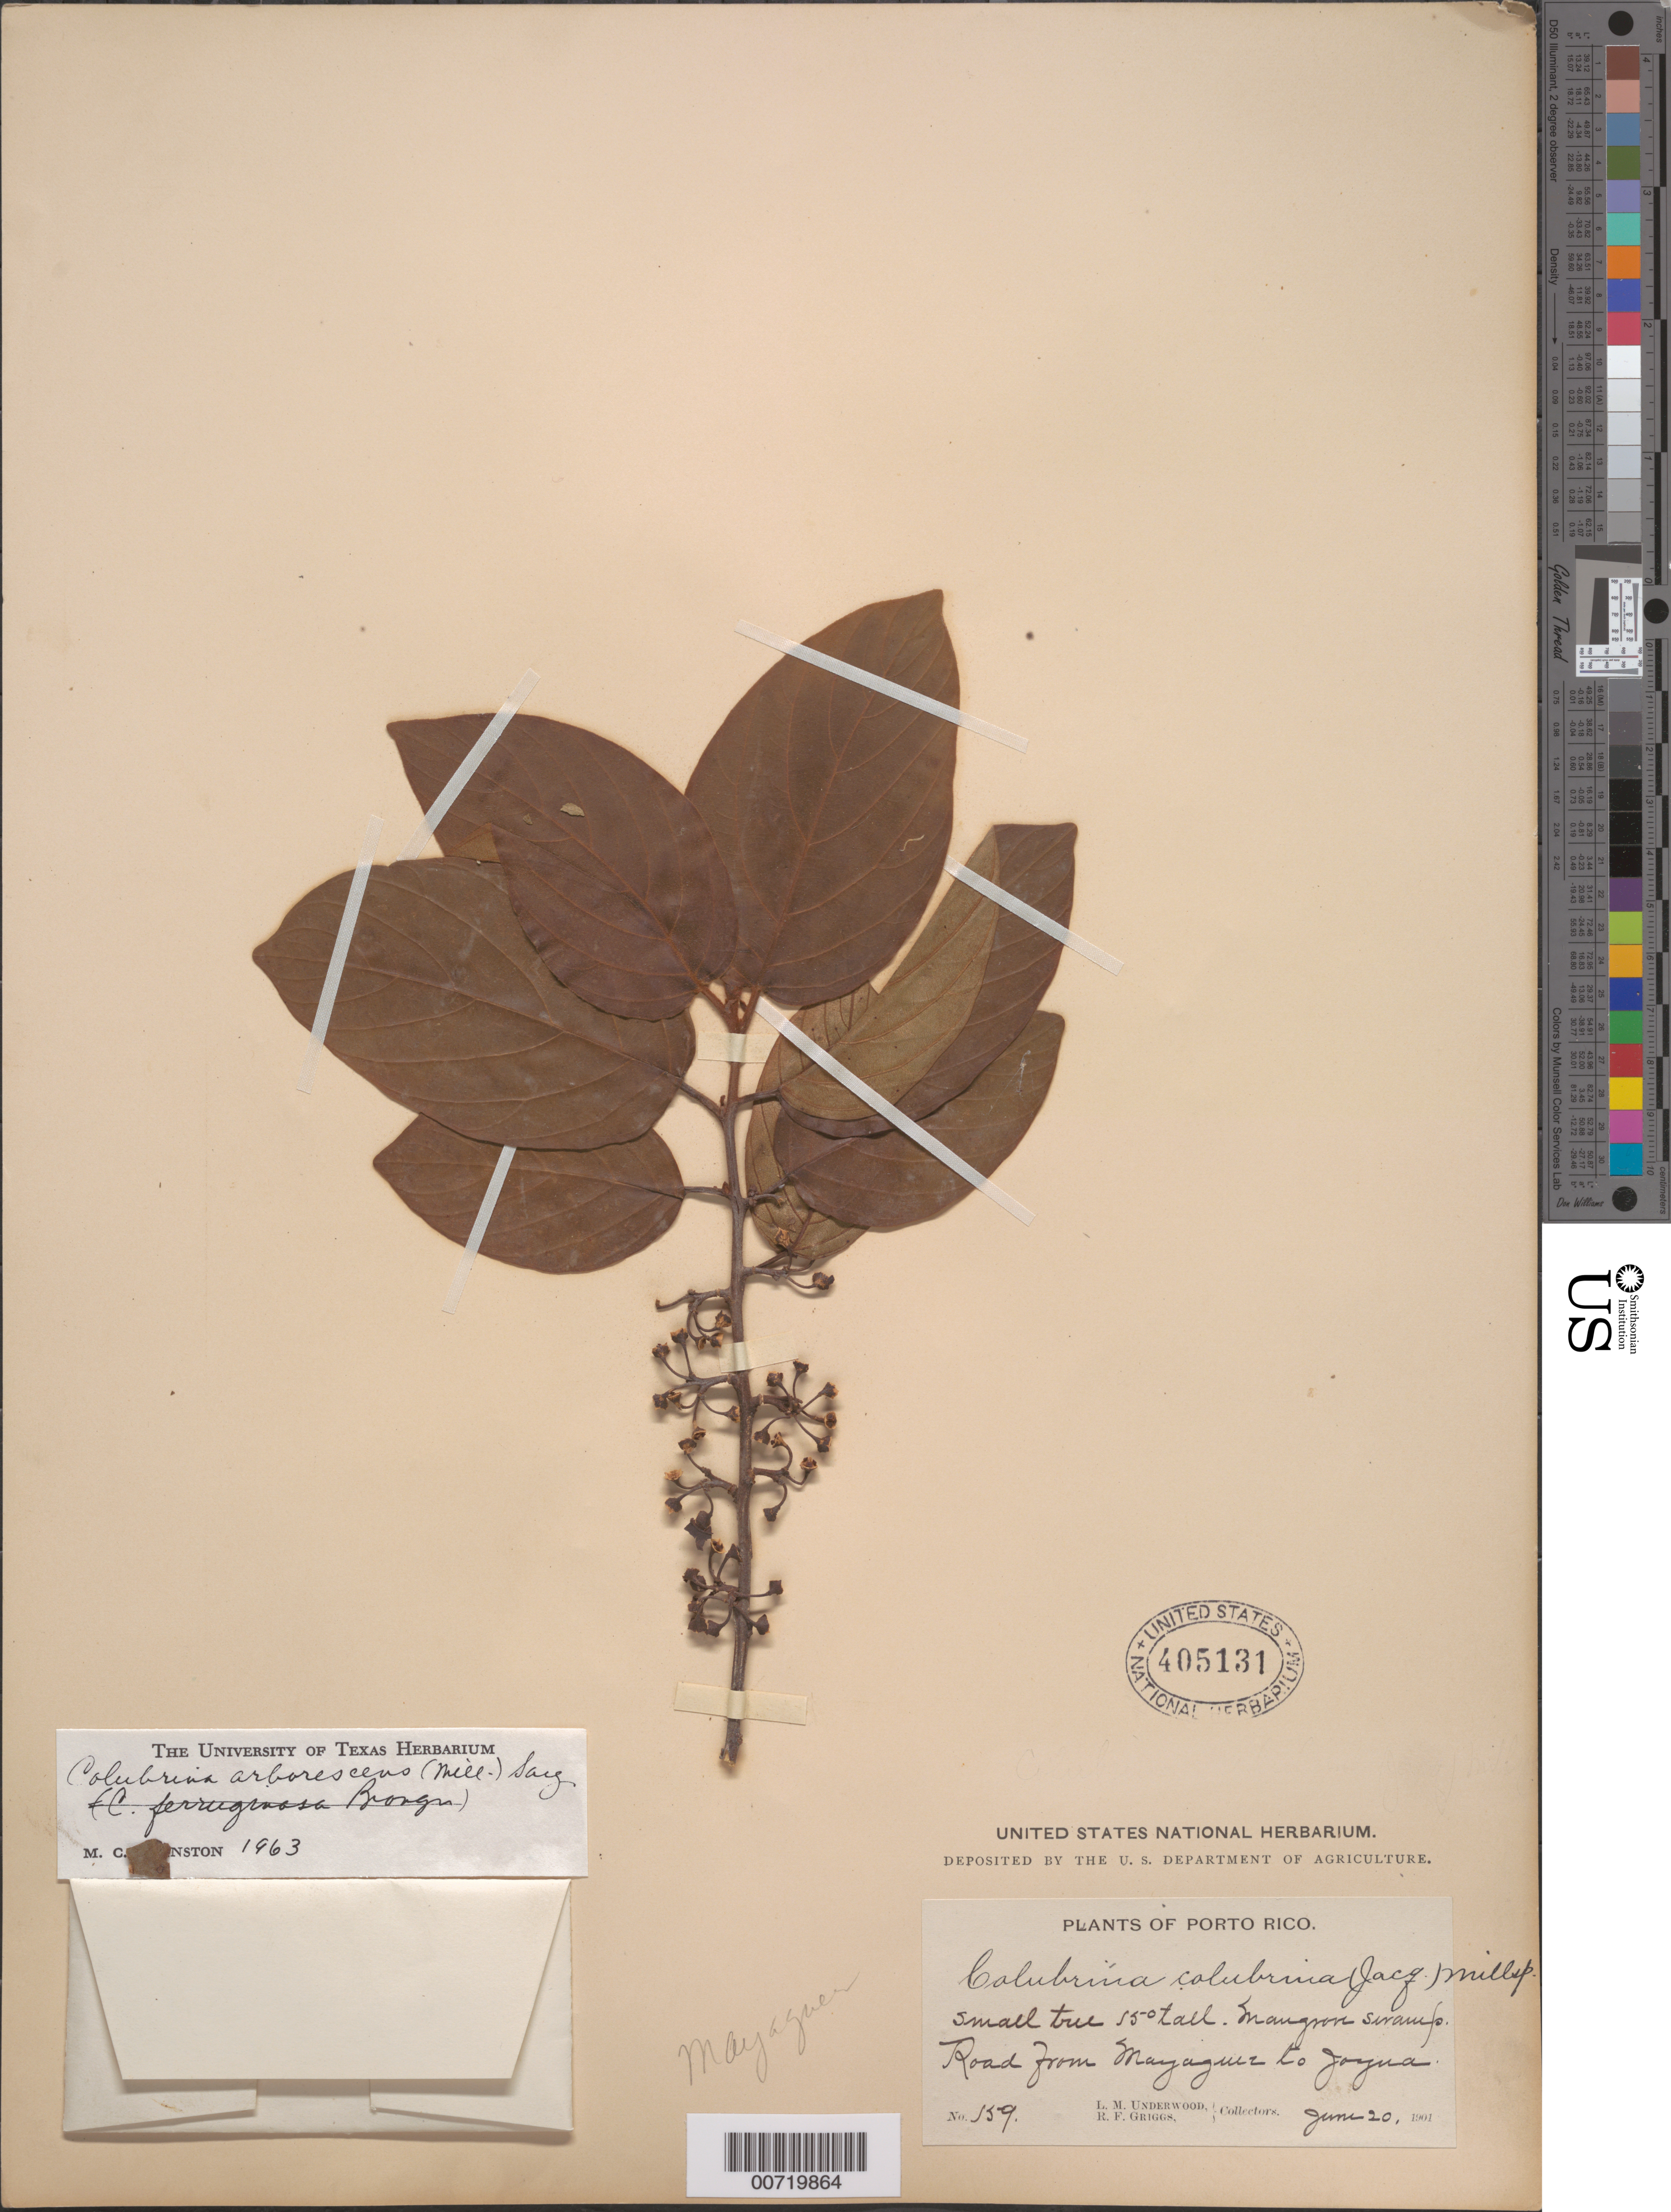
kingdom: Plantae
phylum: Tracheophyta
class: Magnoliopsida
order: Rosales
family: Rhamnaceae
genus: Colubrina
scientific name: Colubrina arborescens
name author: (Mill.) Sarg.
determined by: Johnston, Marshall C.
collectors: L. M. Underwood & R. F. Griggs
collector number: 159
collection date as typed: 20 Jun 1901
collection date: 1901-06-20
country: Puerto Rico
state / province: Mayagüez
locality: Mayaguez to Joyua, road from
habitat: Mangrove swamps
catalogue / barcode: US 405131